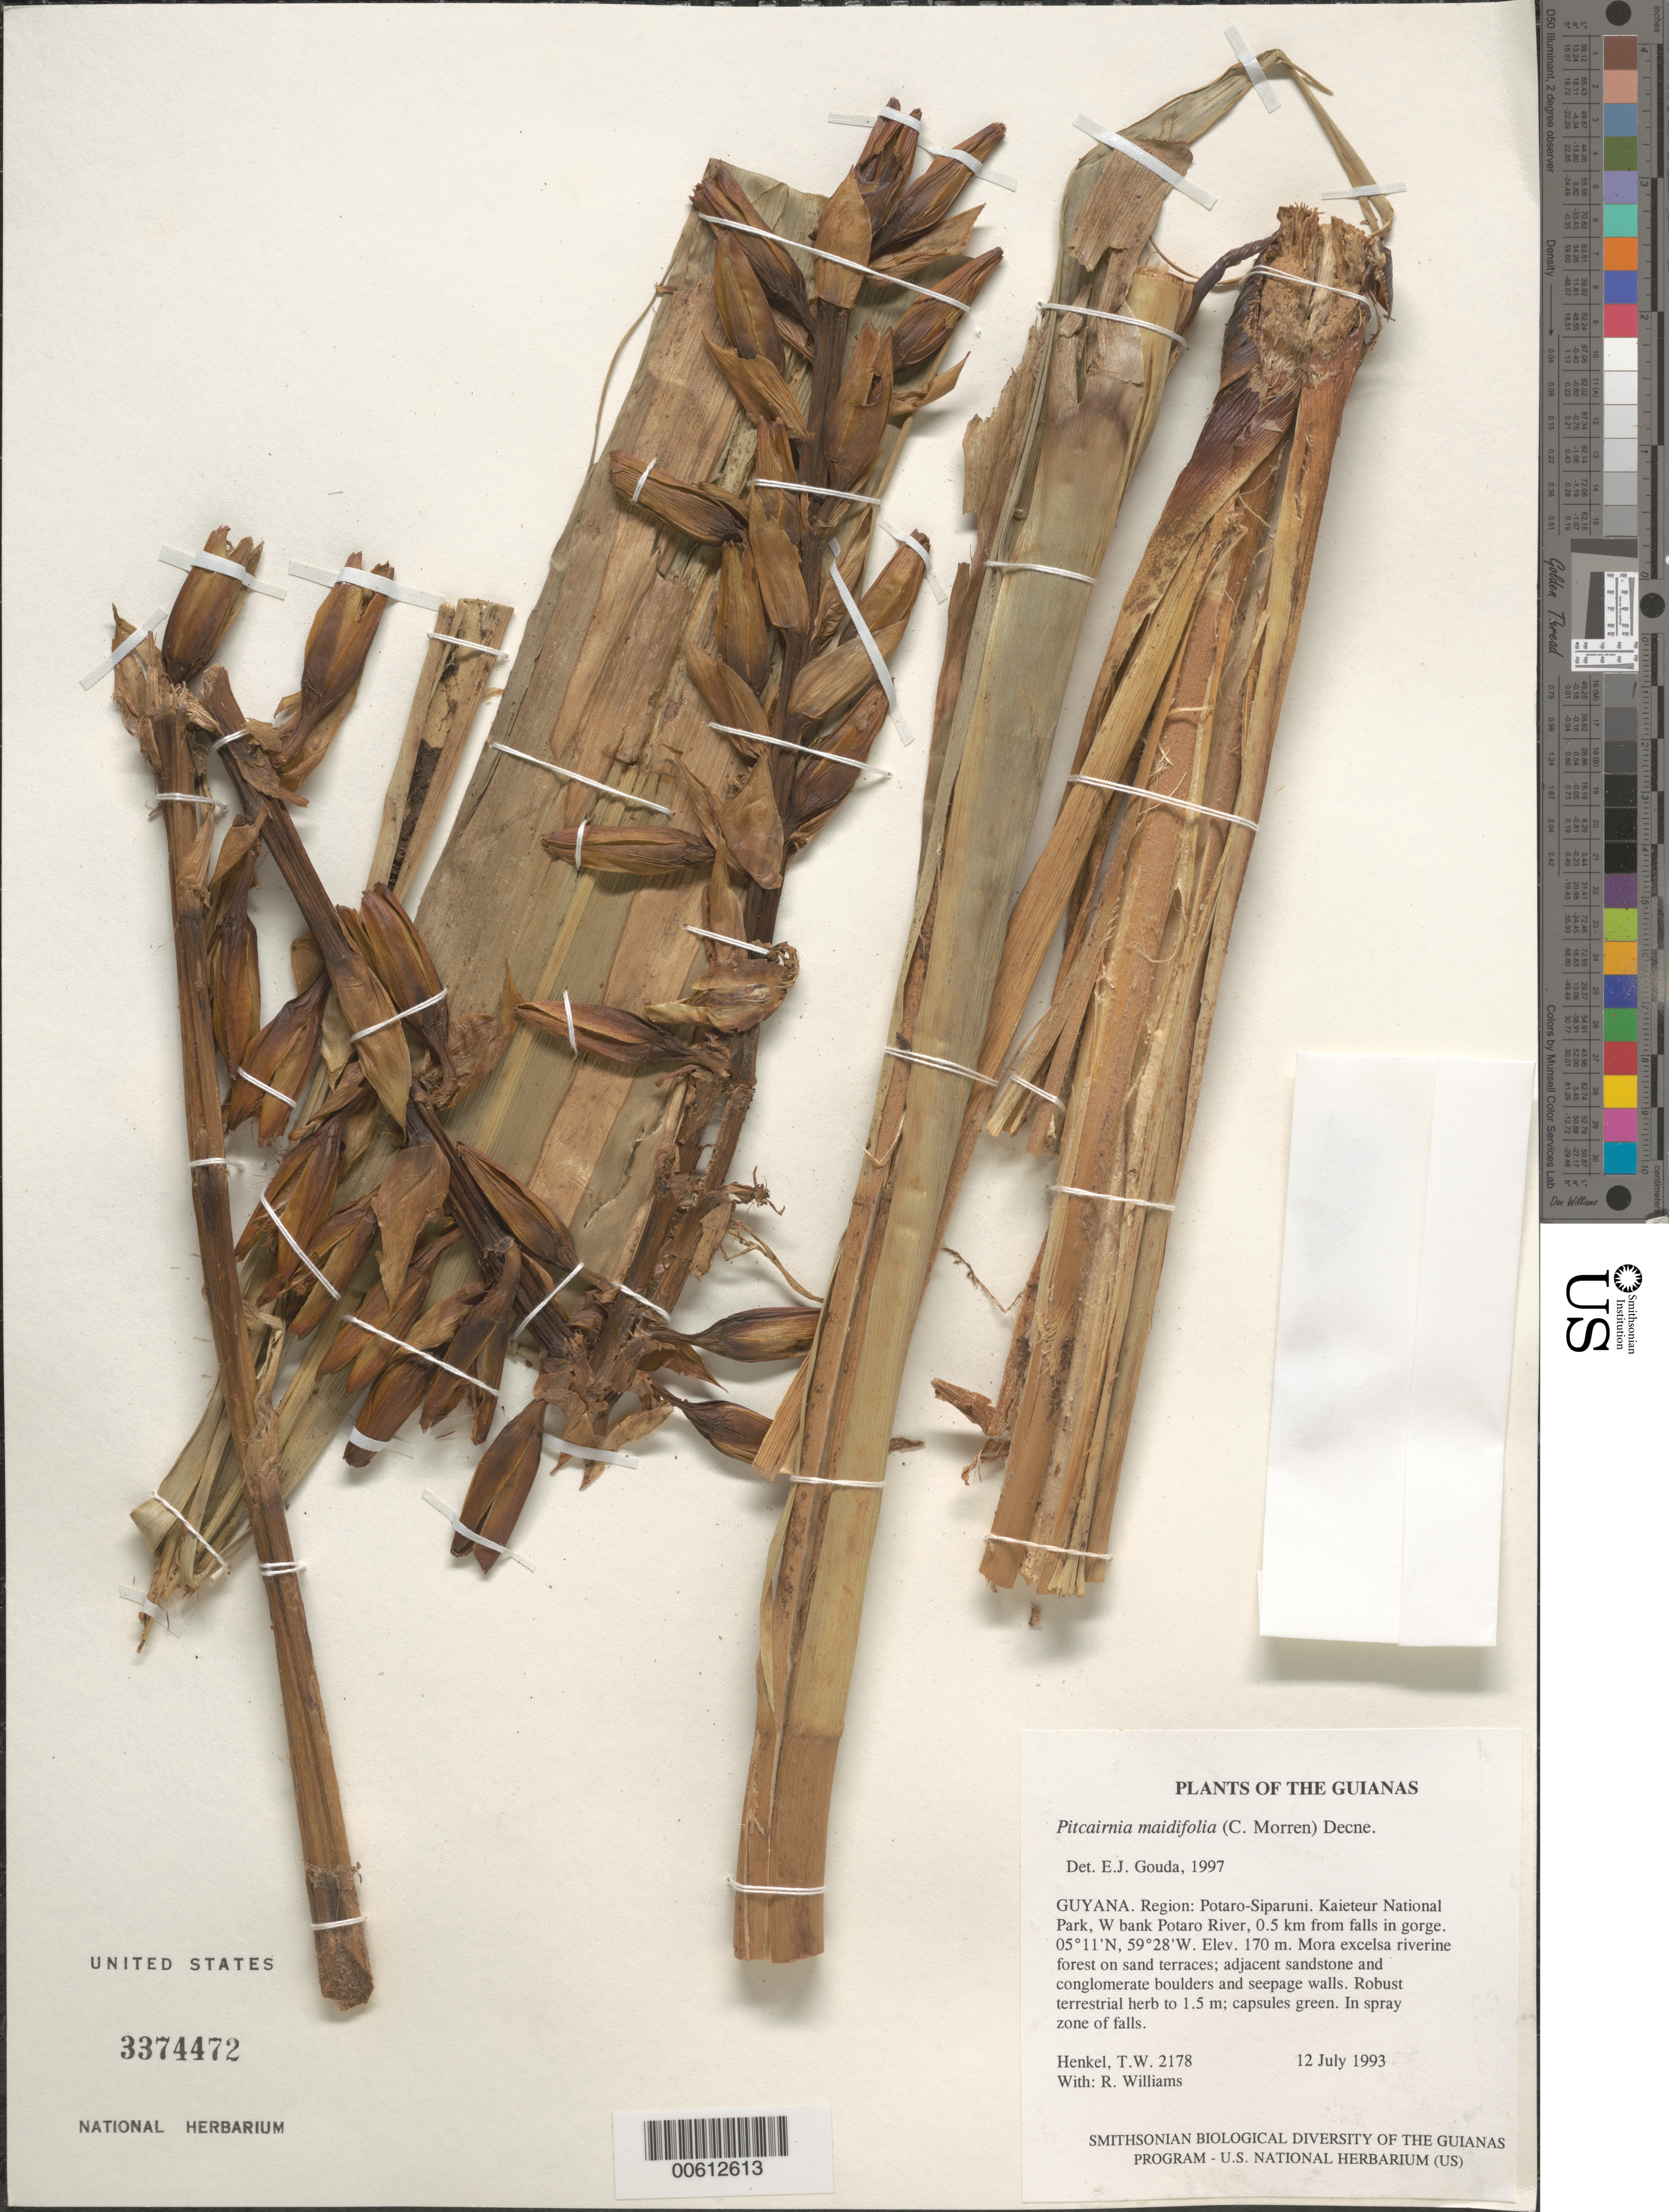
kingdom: Plantae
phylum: Tracheophyta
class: Liliopsida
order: Poales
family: Bromeliaceae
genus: Pitcairnia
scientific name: Pitcairnia maidifolia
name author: (C. Morren) Decne. ex Planch.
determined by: Gouda, E. J.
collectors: T. Henkel & R. Williams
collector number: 2178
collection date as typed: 12 July 1993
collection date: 1993-07-12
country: Guyana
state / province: Potaro-Siparuni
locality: Kaieteur National Park, W bank Potaro River, 0.5 km from falls in gorge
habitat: Mora excelsa riverine forest on sand terraces; adjacent sandstone and conglomerate boulders and seepage walls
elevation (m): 170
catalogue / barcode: US 3374472